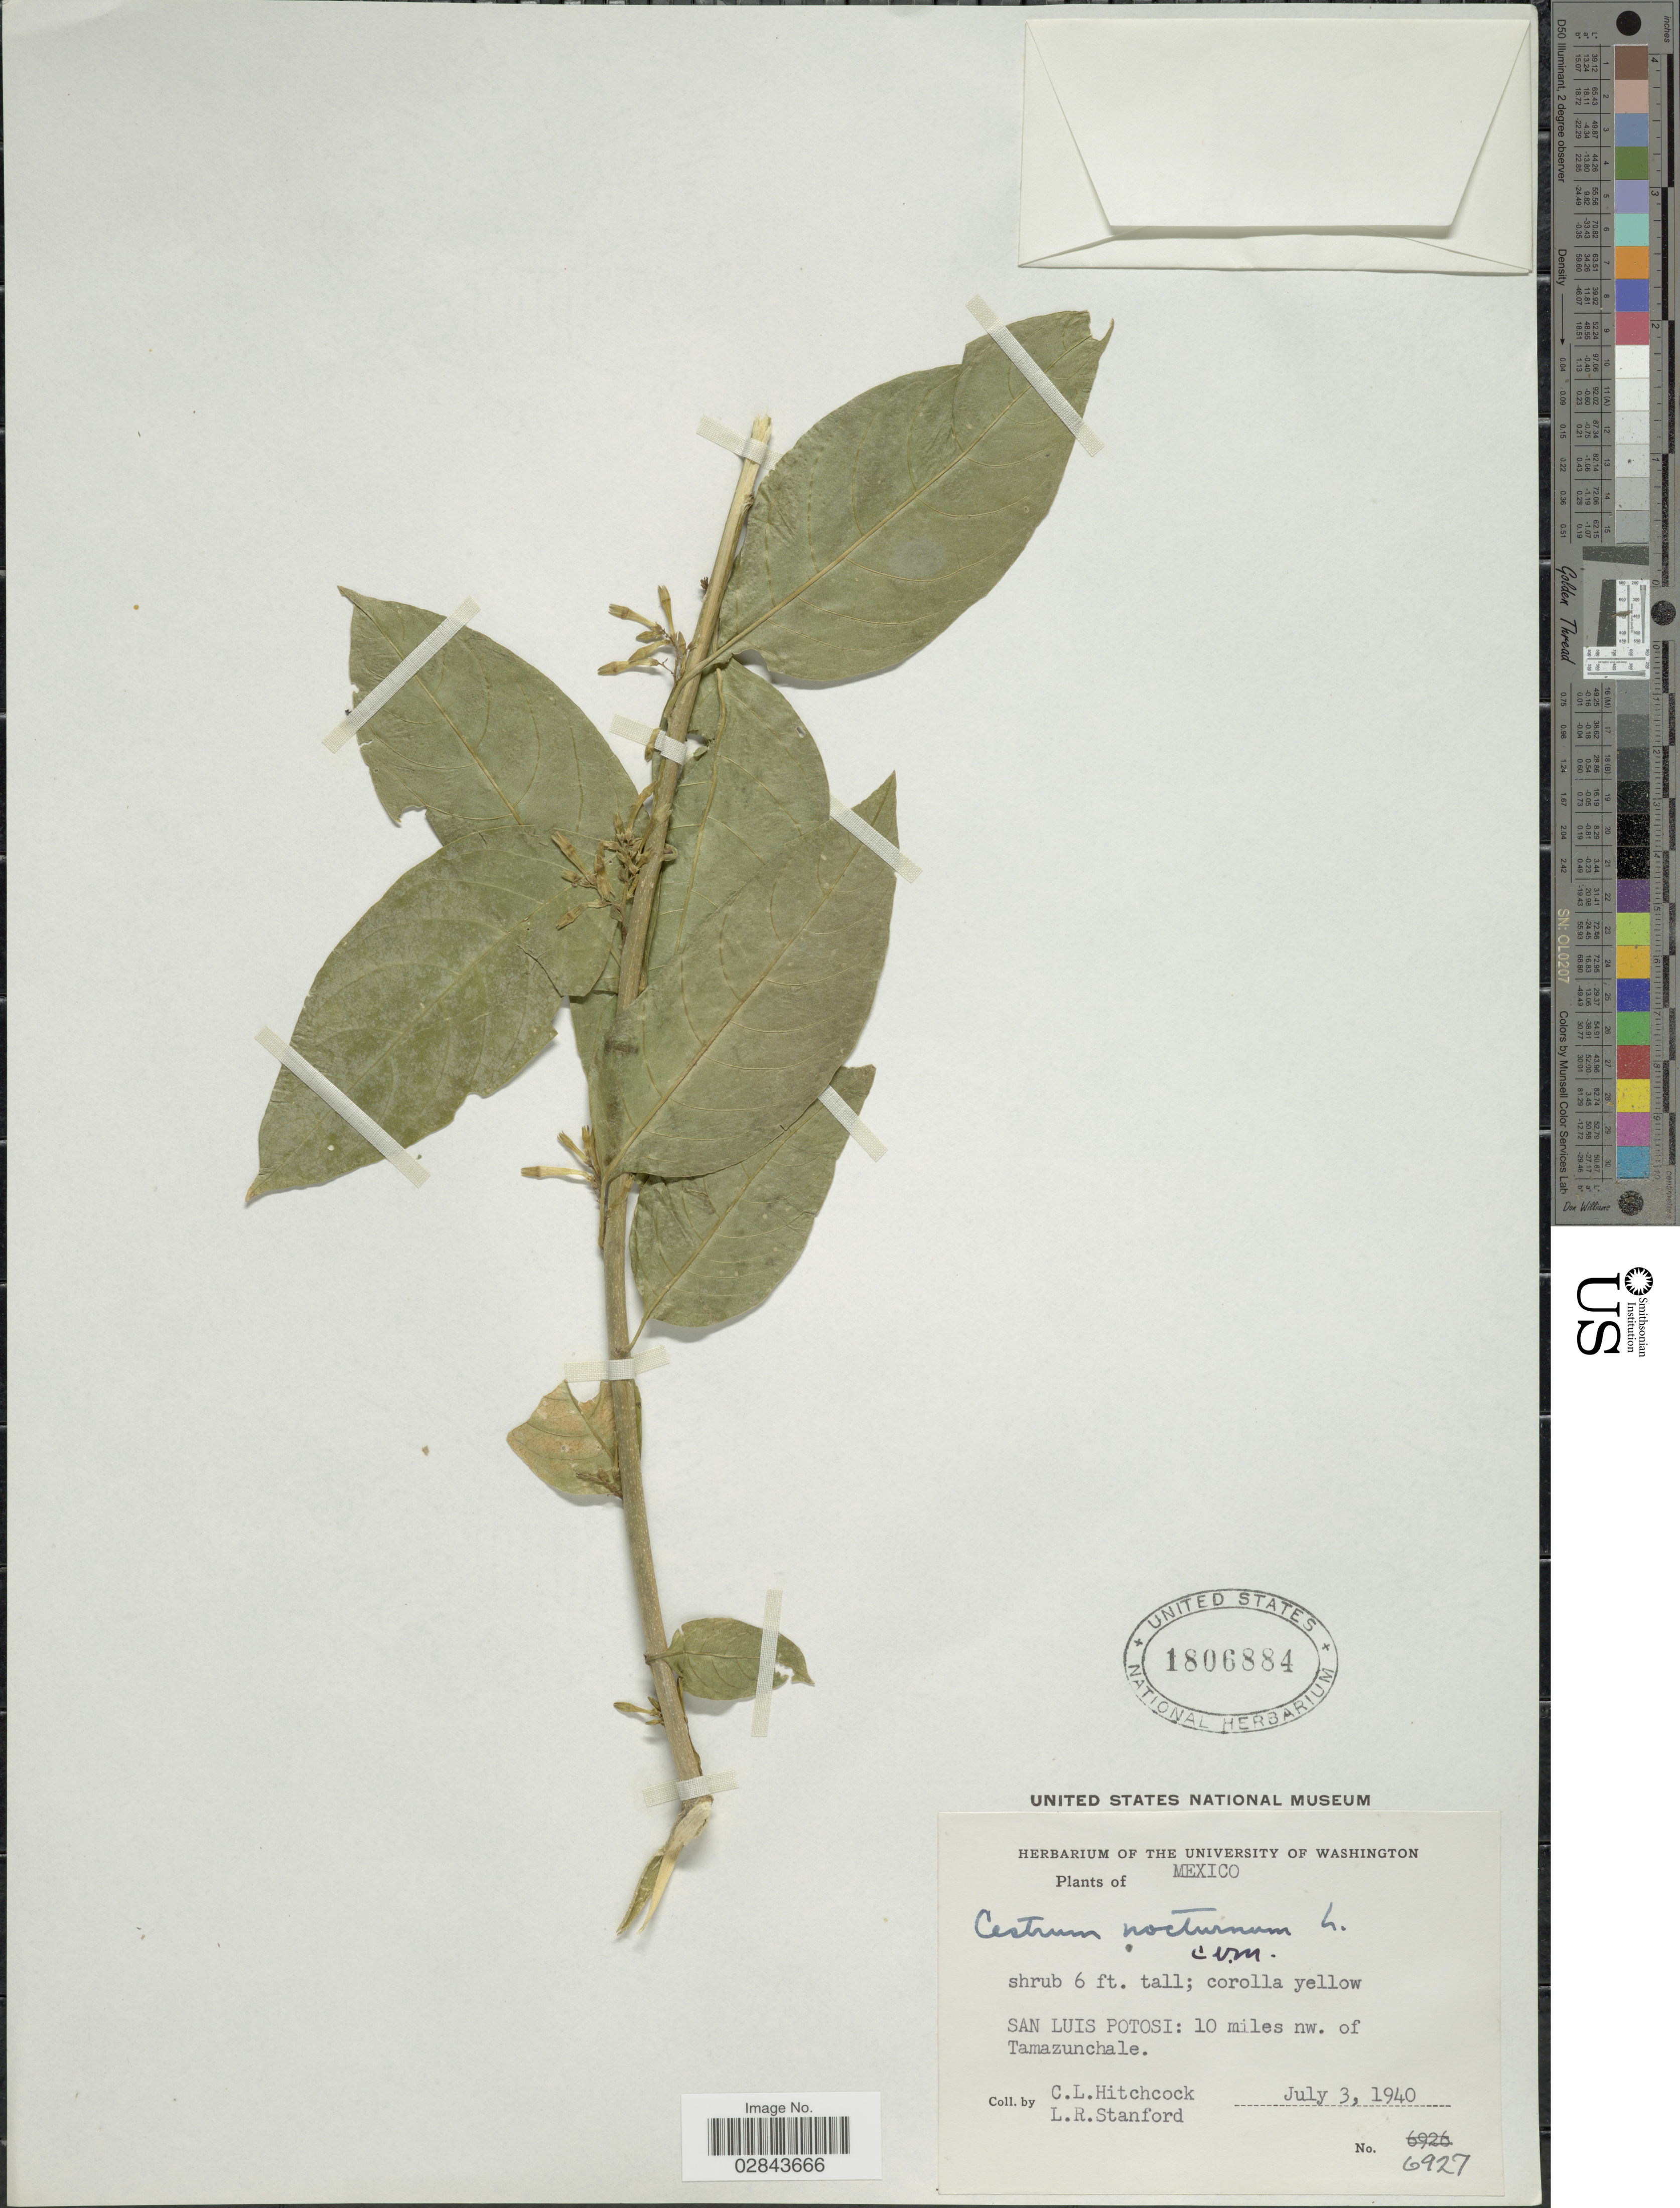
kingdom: Plantae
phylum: Tracheophyta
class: Magnoliopsida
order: Solanales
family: Solanaceae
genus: Cestrum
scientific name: Cestrum nocturnum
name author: L.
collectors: C. L. Hitchcock & L. R. Stanford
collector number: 6927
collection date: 1940-07-03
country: Mexico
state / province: San Luis Potosí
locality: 10 miles nw. of Tamazunchale.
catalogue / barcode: US 1806884